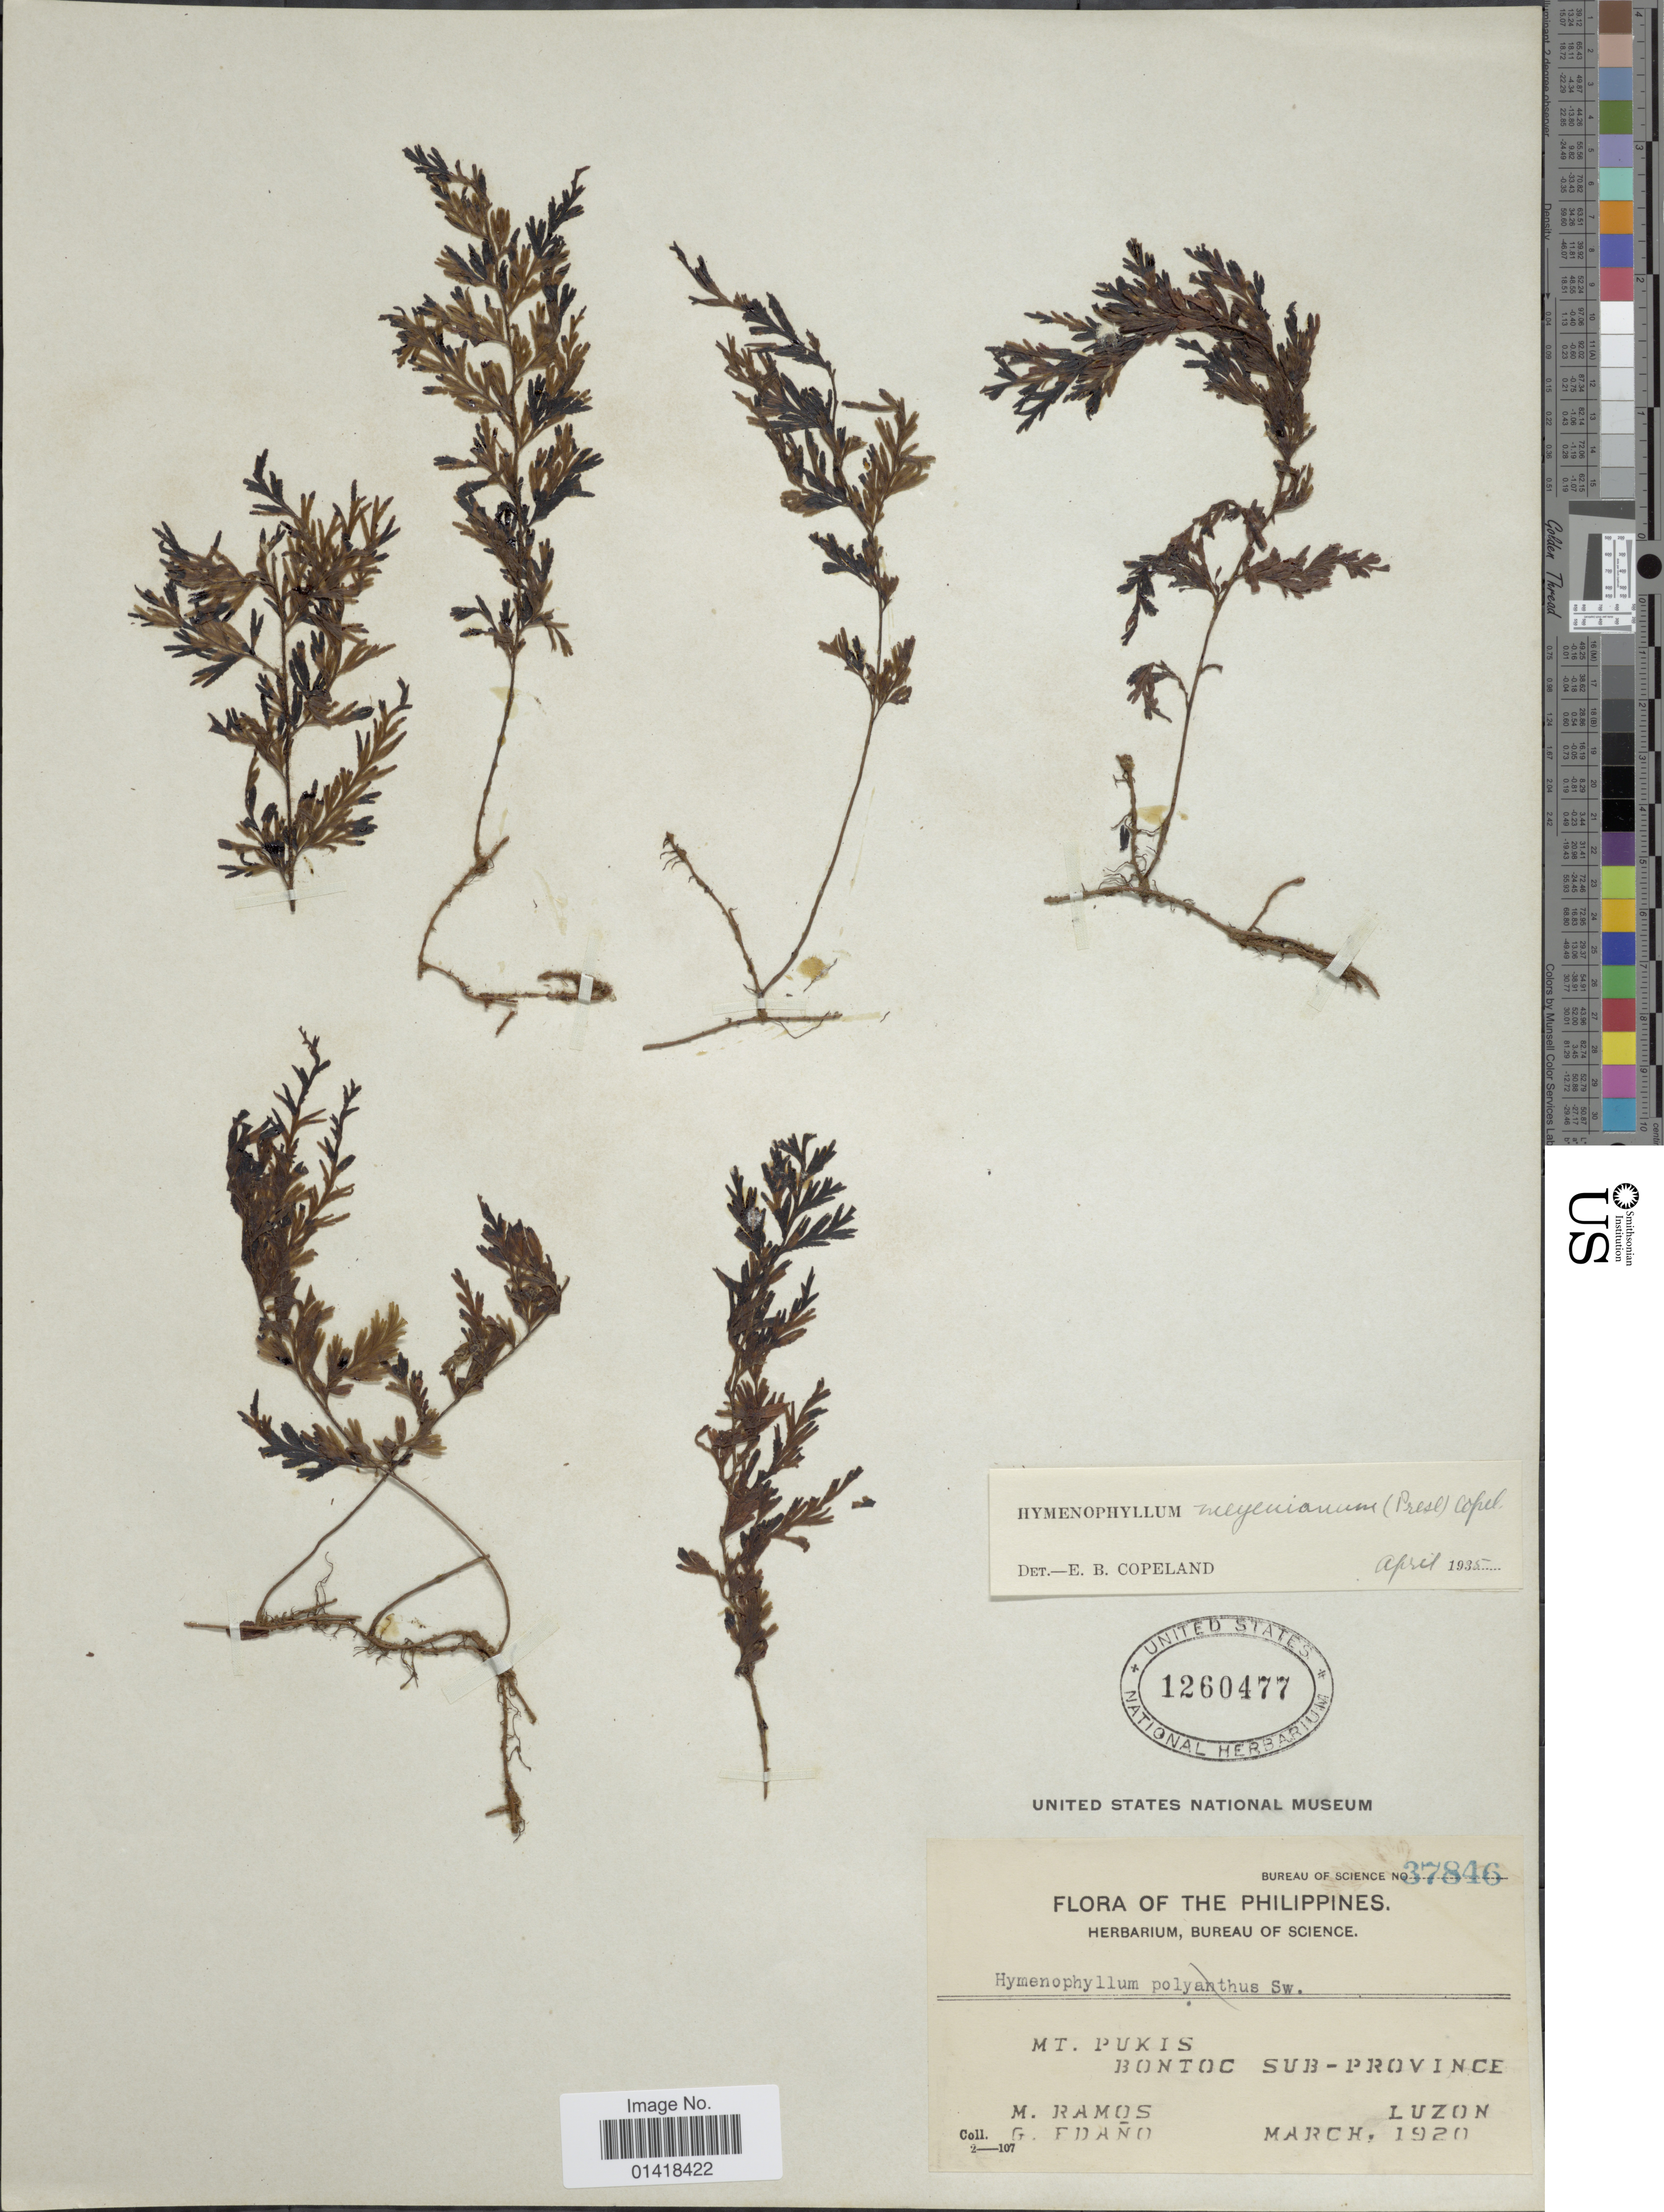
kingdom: Plantae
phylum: Tracheophyta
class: Polypodiopsida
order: Hymenophyllales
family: Hymenophyllaceae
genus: Hymenophyllum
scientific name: Hymenophyllum meyenianum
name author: (C. Presl) Copel.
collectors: M. Ramos & G. Edaño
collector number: Bureau of Science 37846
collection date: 1920-03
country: Philippines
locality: The Philippines. Mt. Pukis. Bontoc Sub-province. Luzon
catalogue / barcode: US 1260477